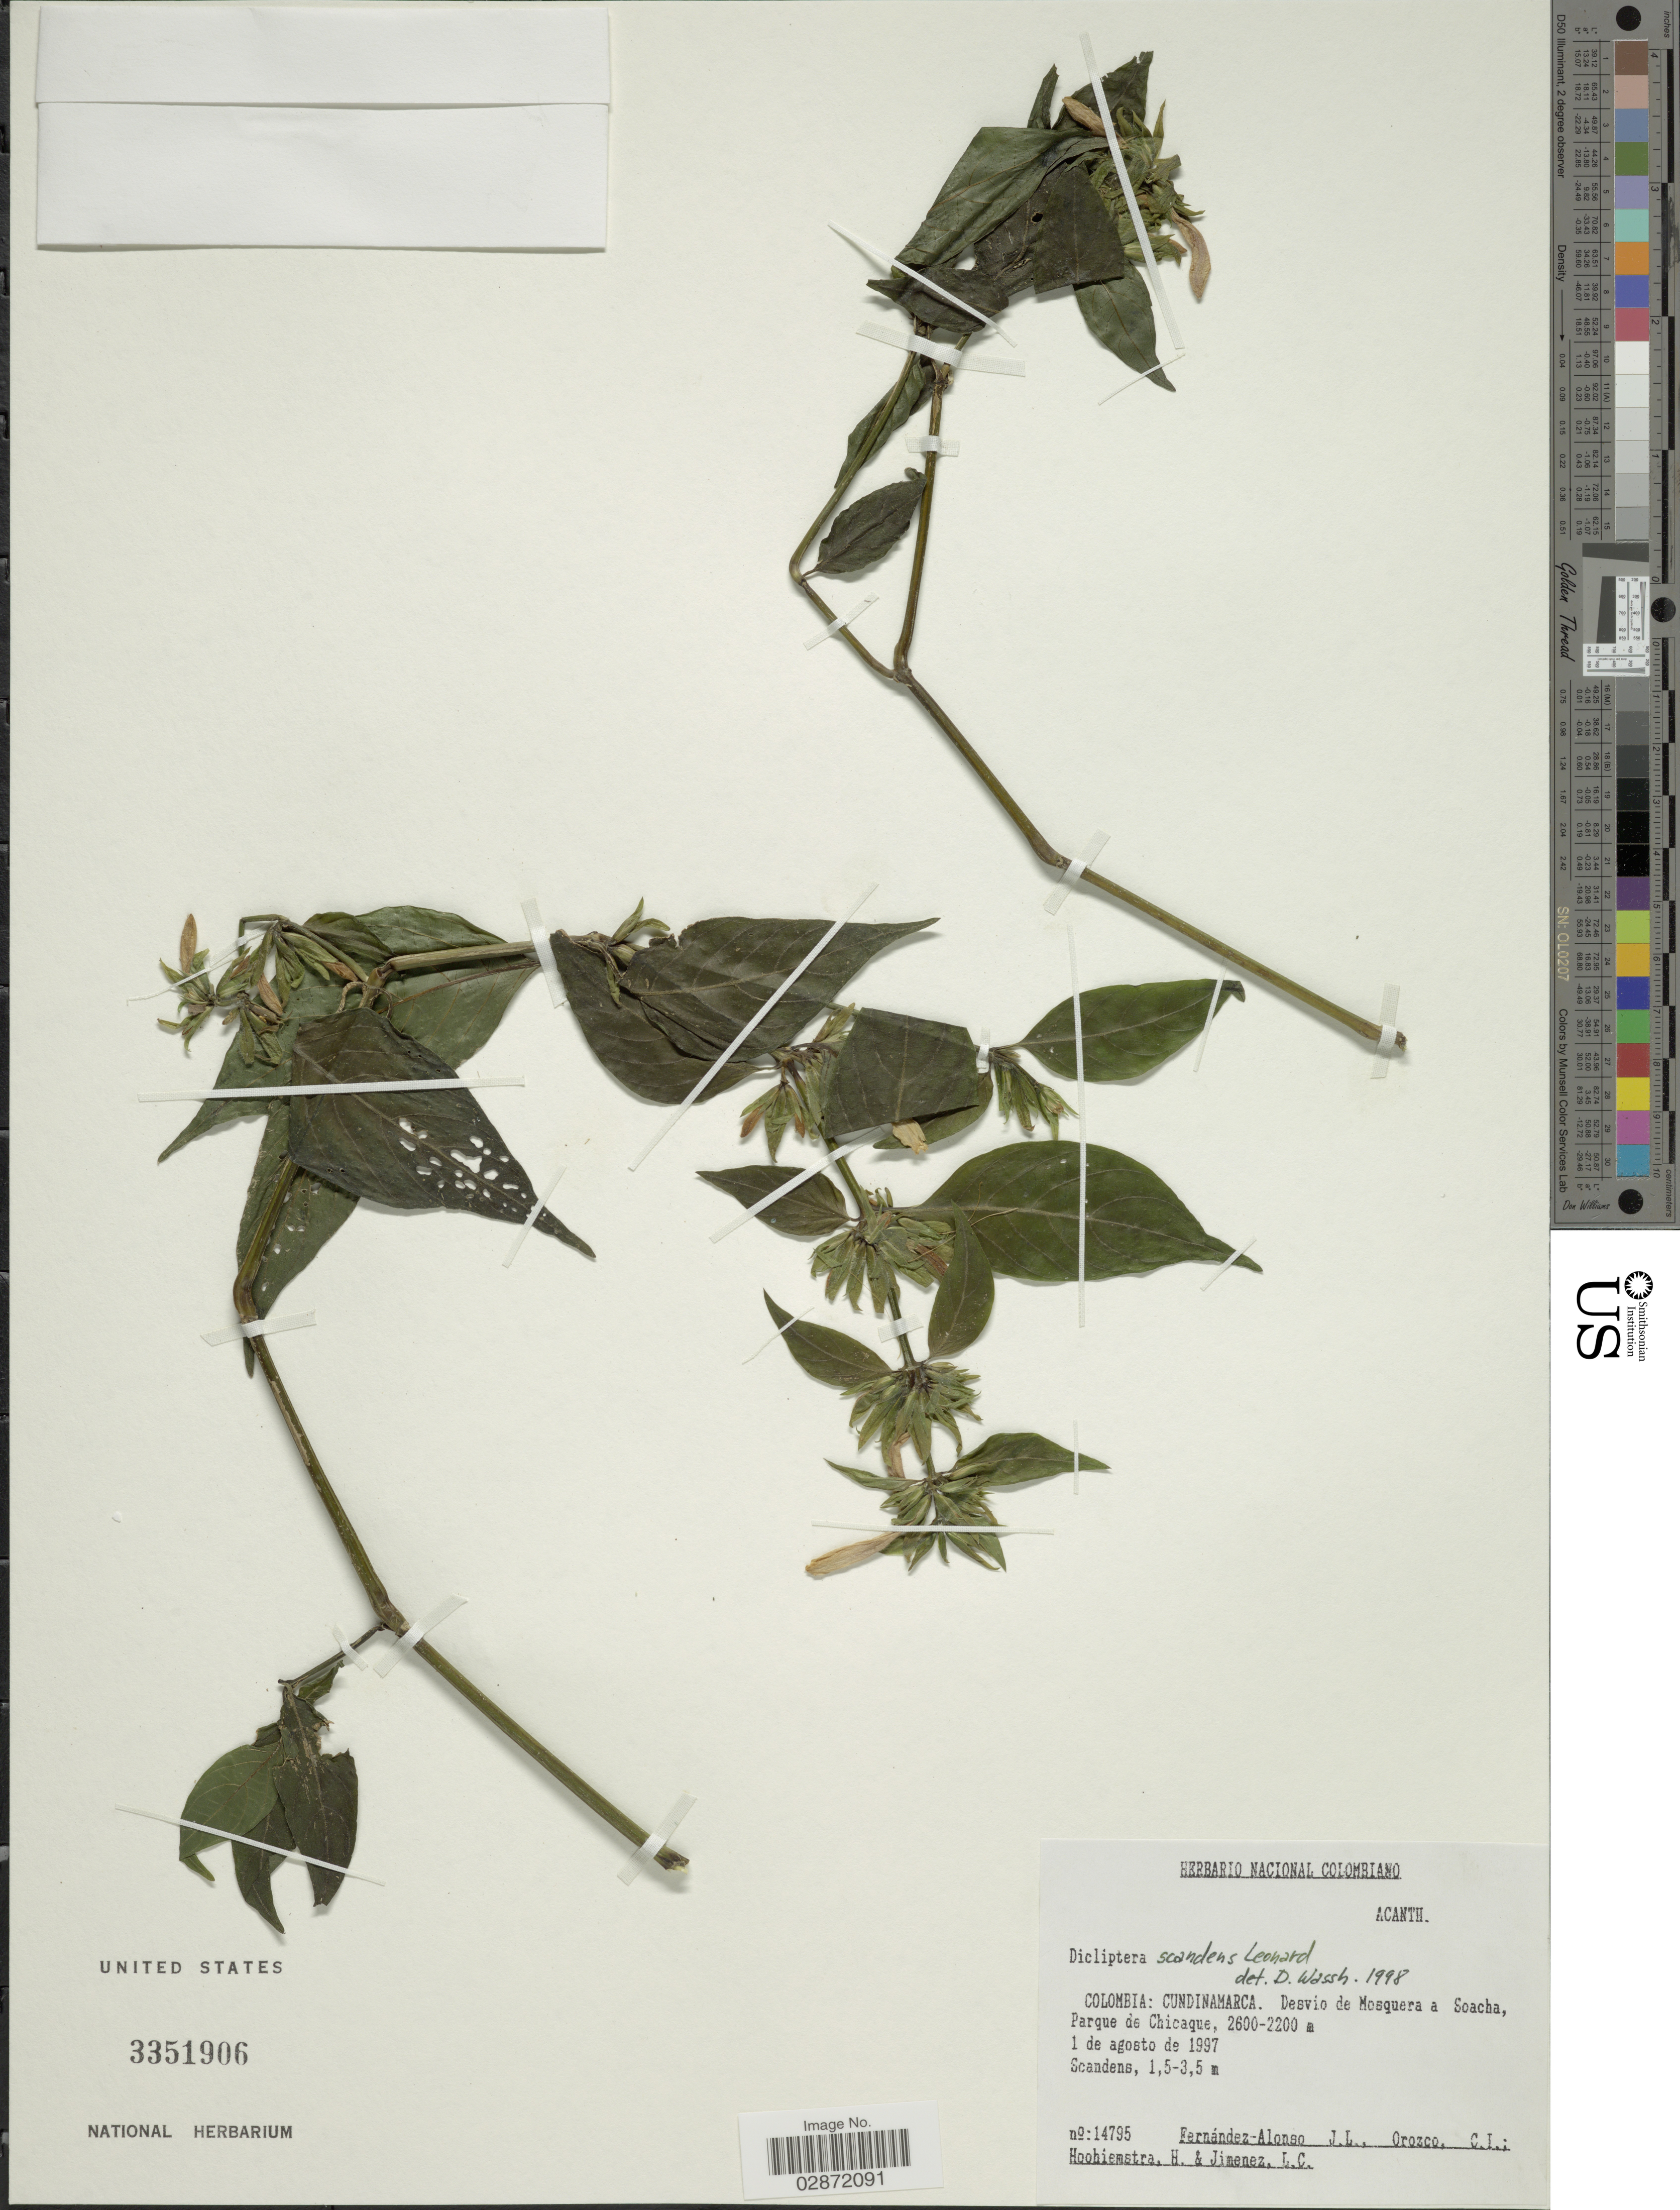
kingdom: Plantae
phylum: Tracheophyta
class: Magnoliopsida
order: Lamiales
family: Acanthaceae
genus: Dicliptera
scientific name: Dicliptera scandens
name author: Leonard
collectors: J. L. Fernández-Alonso, C. I. Orozco, H. Hoohiemstra & L. Jiménez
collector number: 14795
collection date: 1997-08-01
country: Colombia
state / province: Cundinamarca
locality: Desvio de Mosquera a Soacha, Parque de Chicaque.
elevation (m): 2200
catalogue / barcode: US 3351906